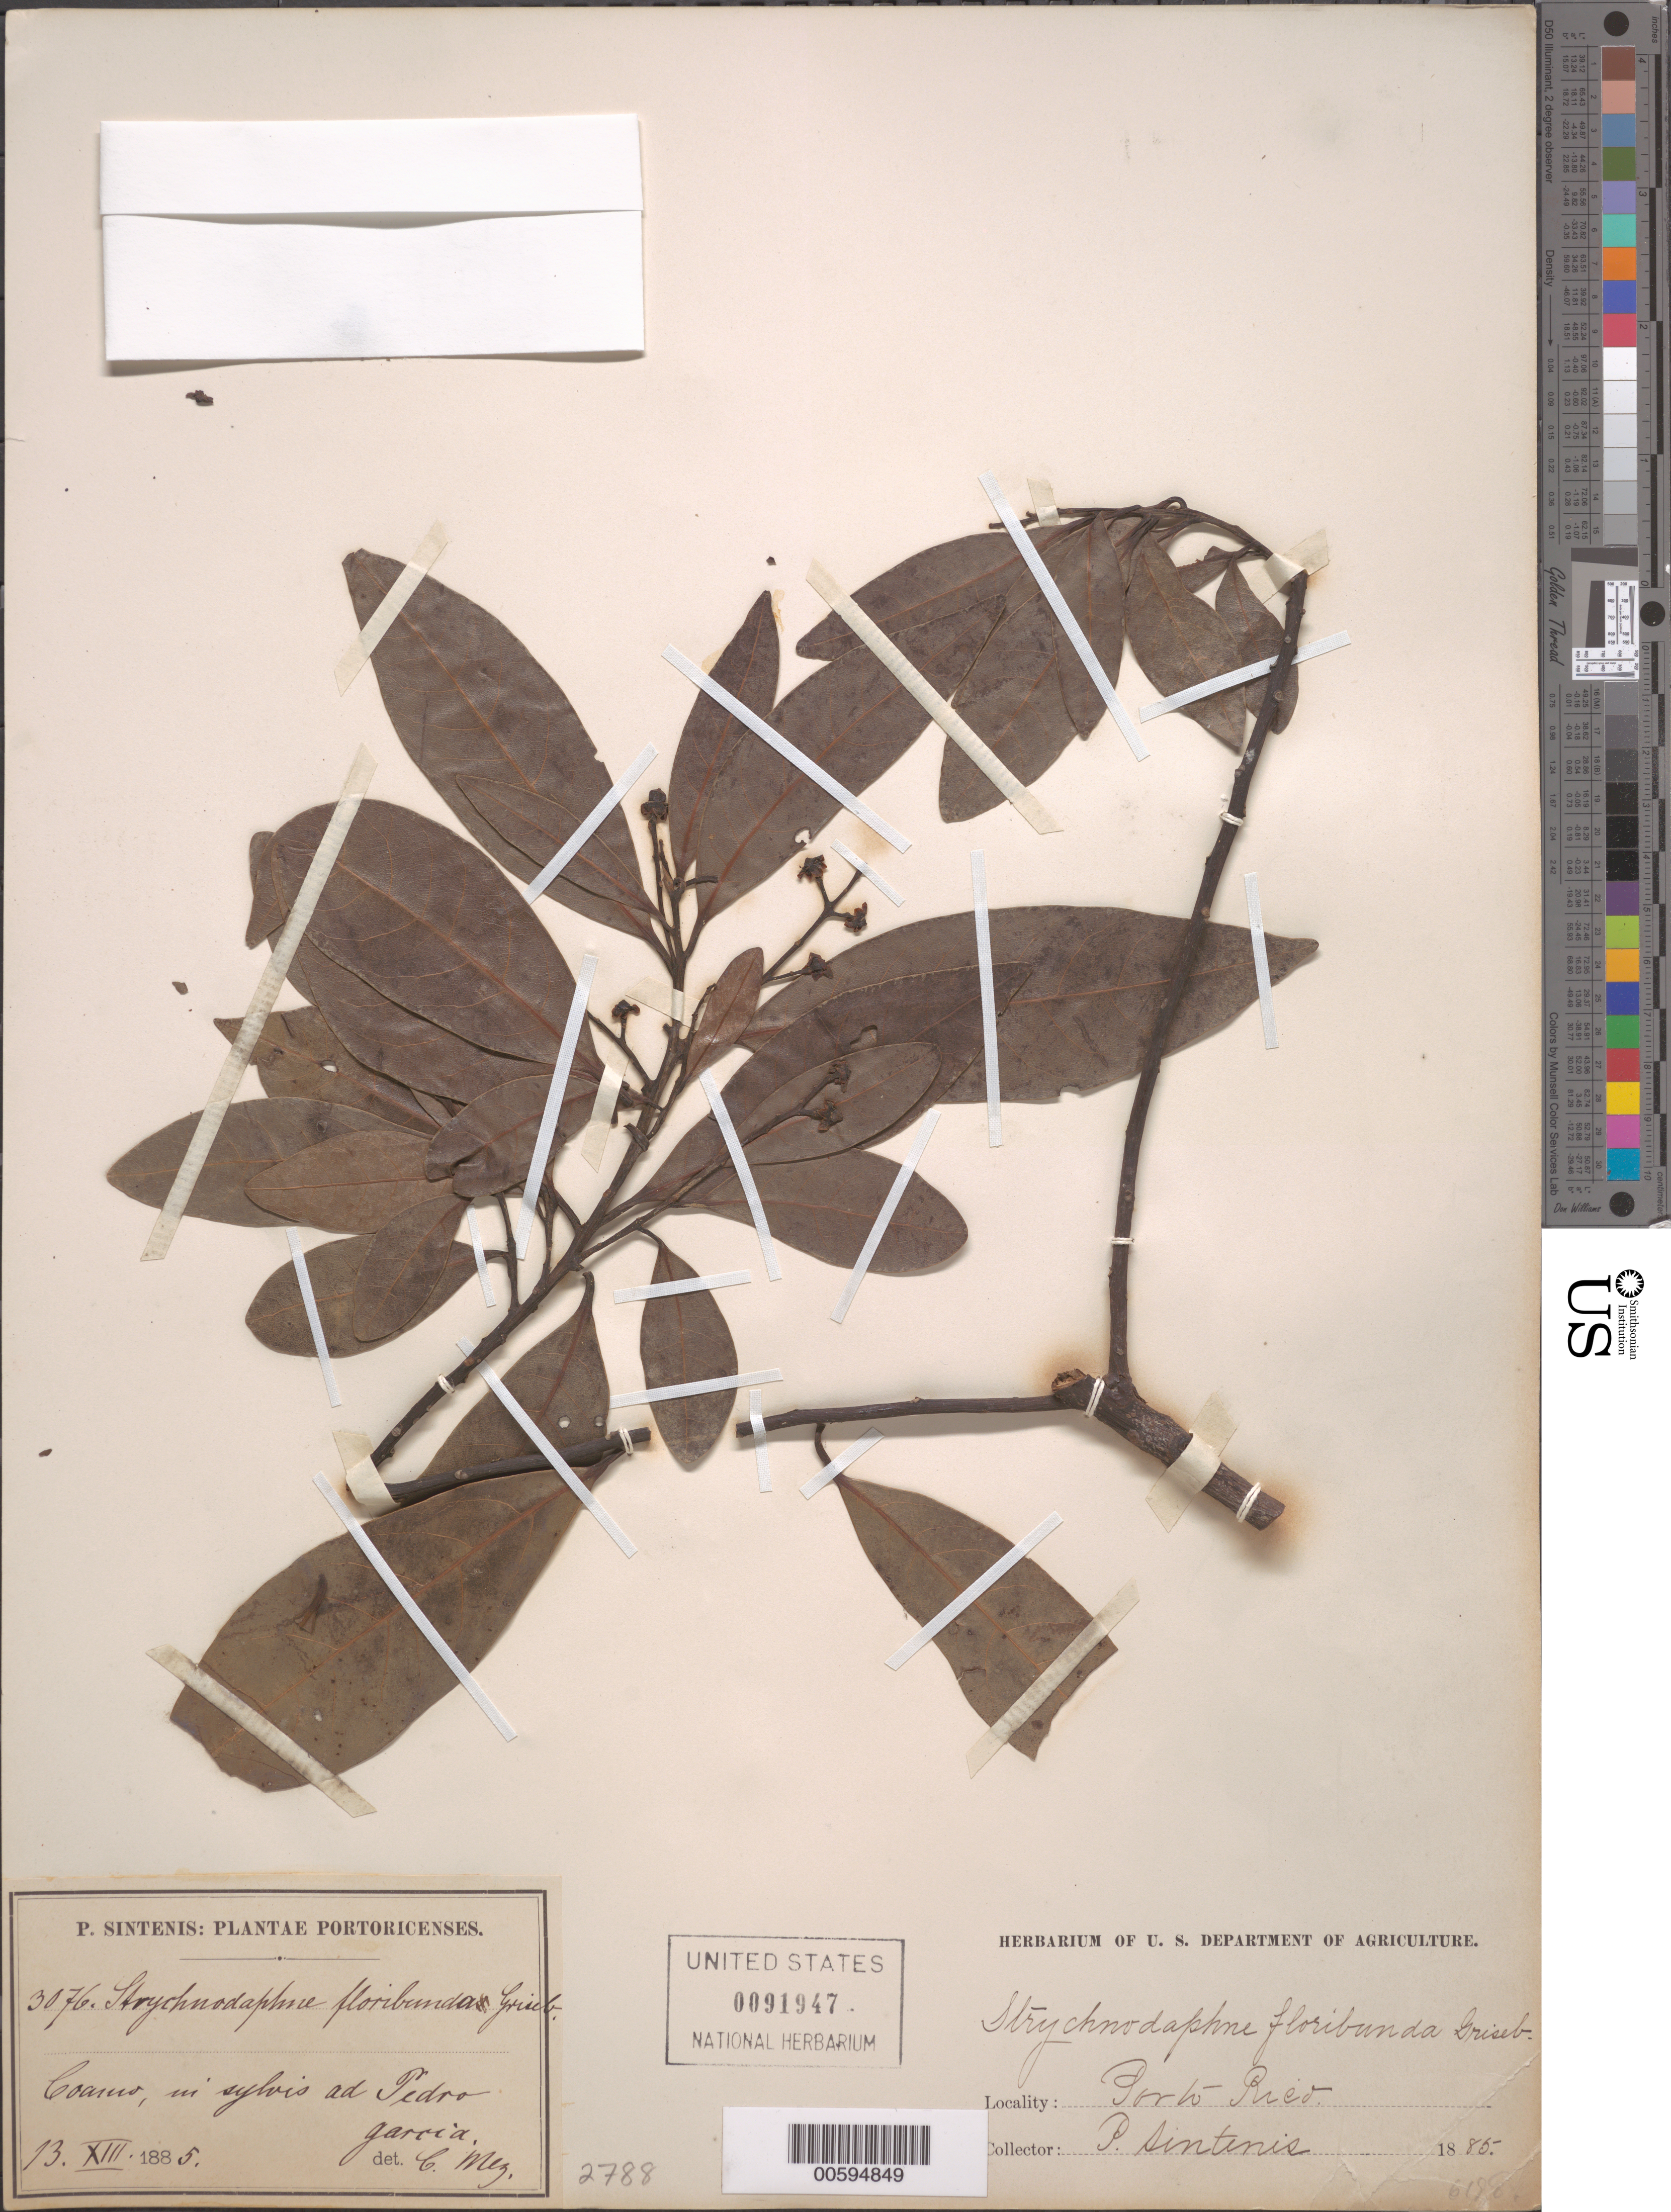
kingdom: Plantae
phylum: Tracheophyta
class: Magnoliopsida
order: Laurales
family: Lauraceae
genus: Ocotea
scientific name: Ocotea floribunda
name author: (Sw.) Mez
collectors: P. Sintenis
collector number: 3076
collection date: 1885-12-13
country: Puerto Rico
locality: Comno, in sylvis ad Pedro garcia.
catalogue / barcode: US 91947